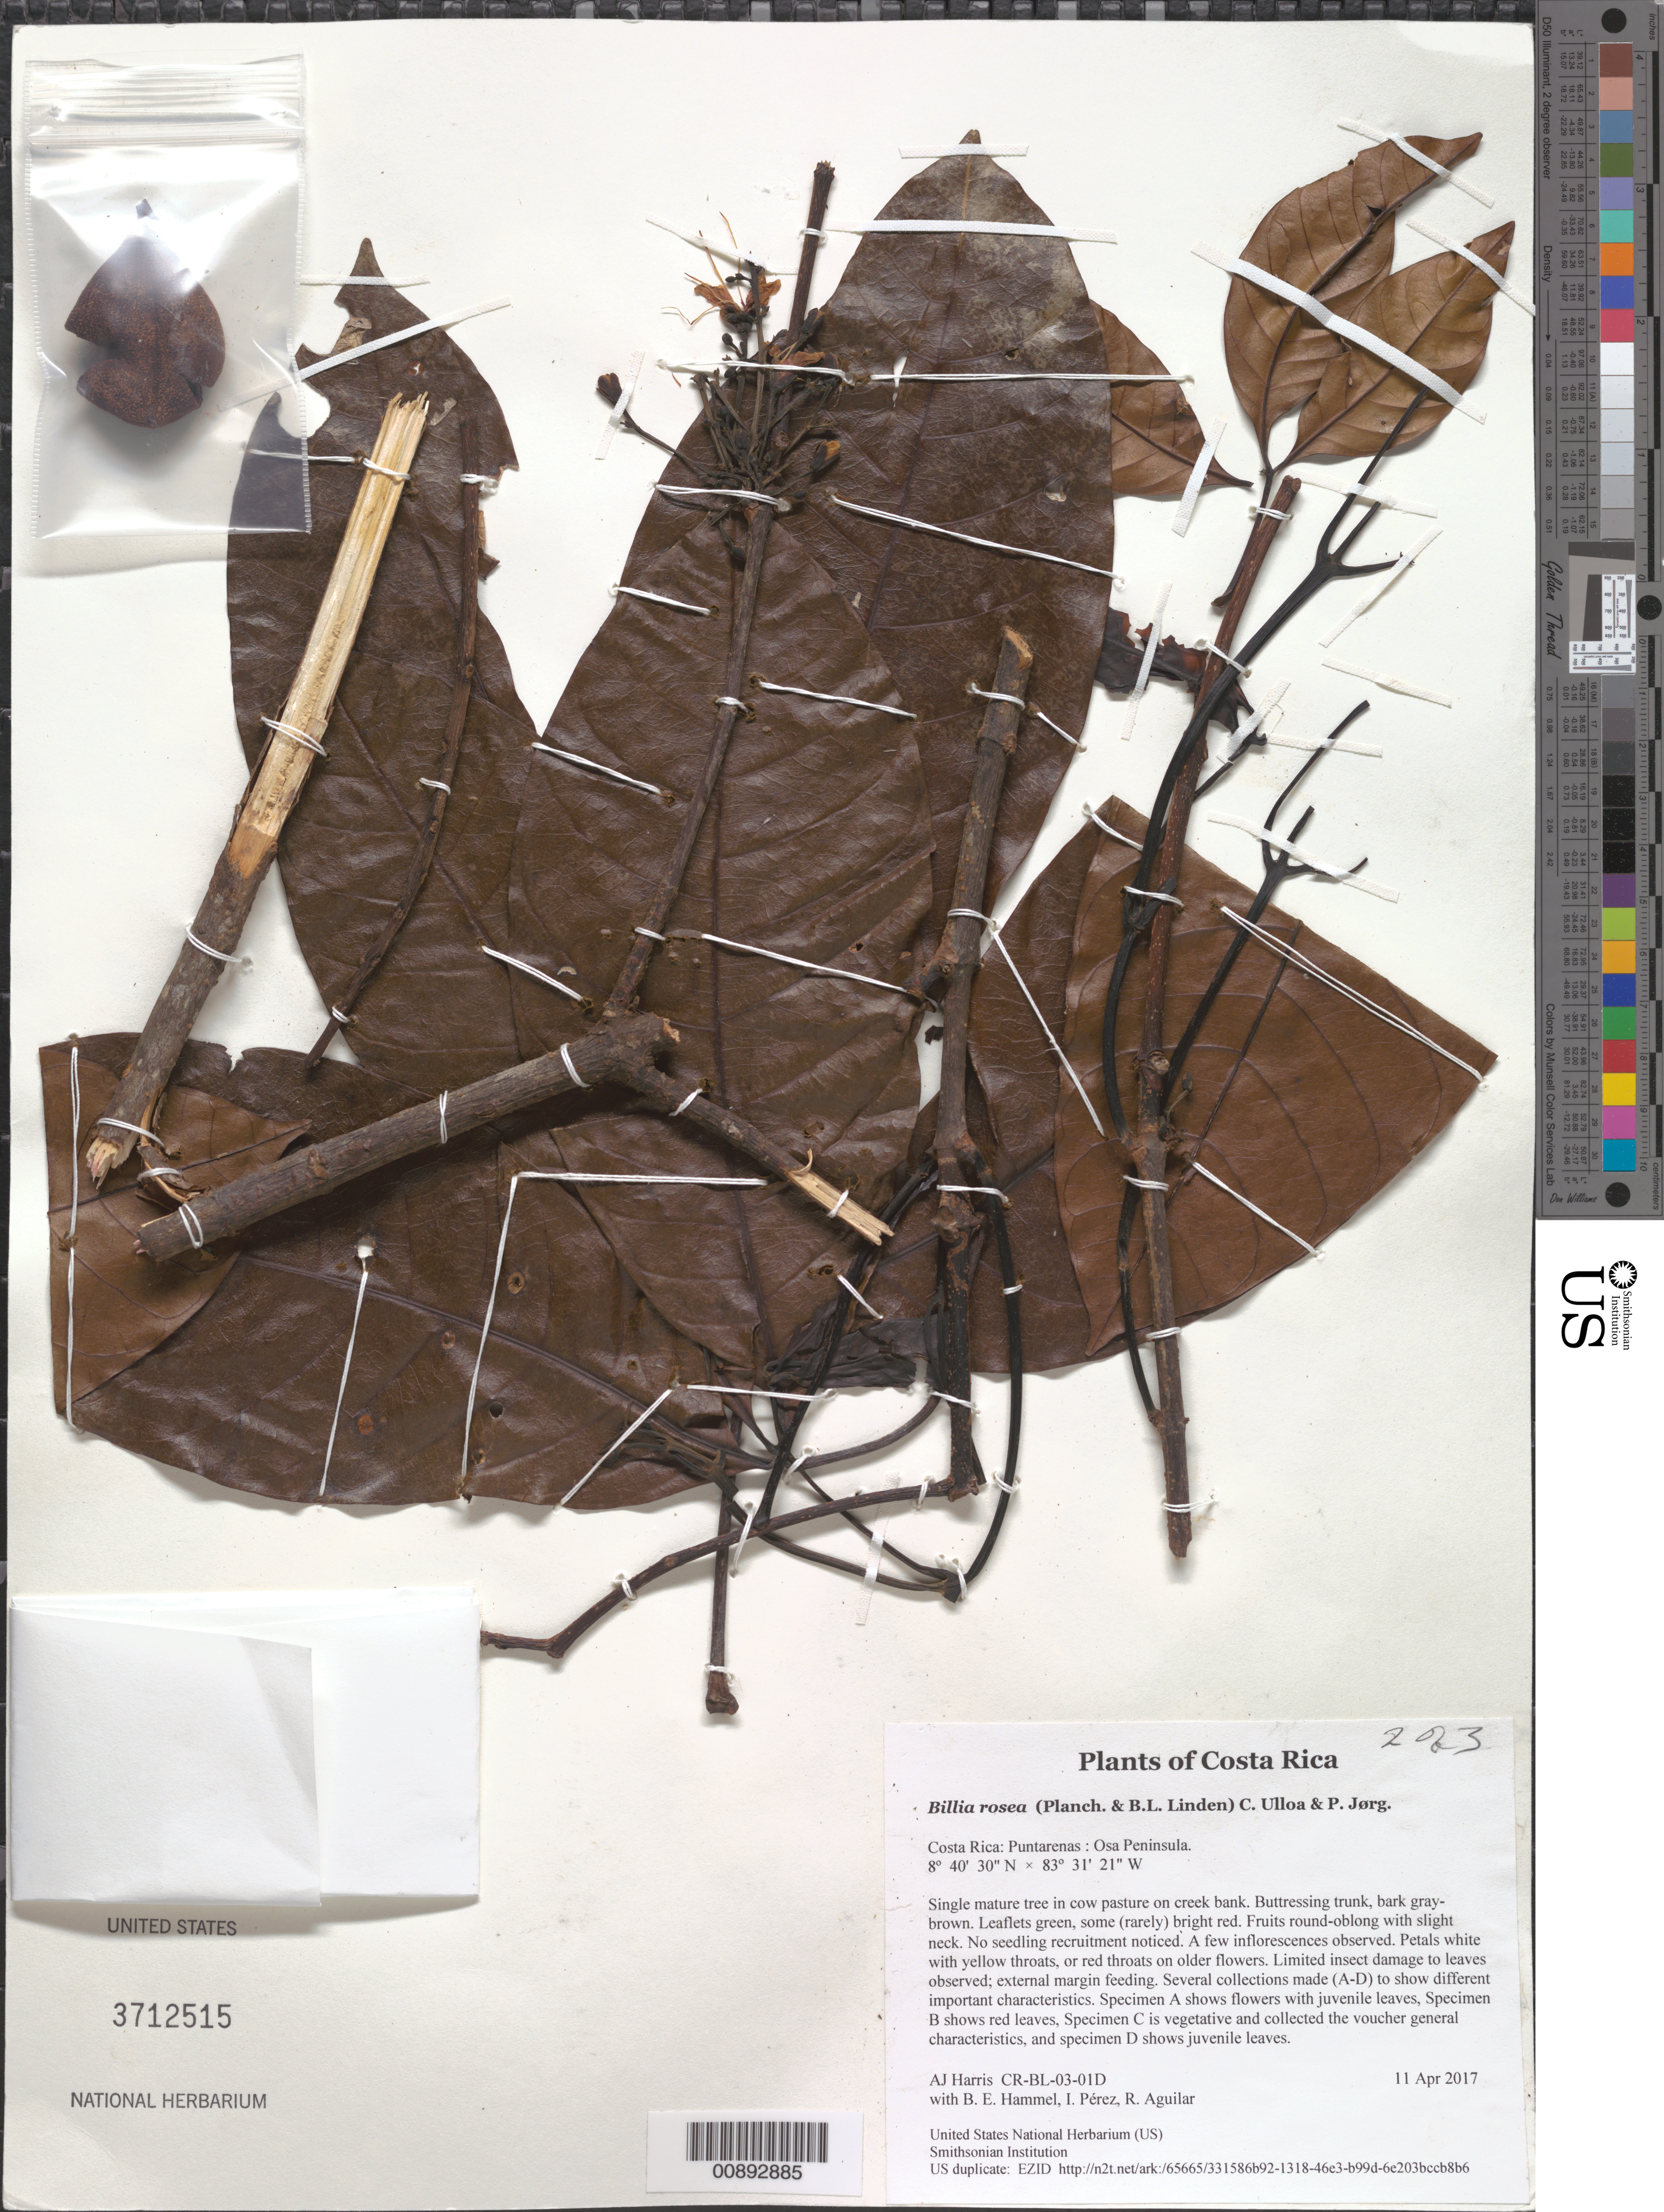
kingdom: Plantae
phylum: Tracheophyta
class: Magnoliopsida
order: Sapindales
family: Sapindaceae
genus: Billia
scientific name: Billia rosea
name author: (Planch. & Linden) C. Ulloa & P.M. Jørg.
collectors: A. J. Harris, B. Hammel, I. Pérez & R. Aguilar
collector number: CR-BL-03-01D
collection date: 2017-04-11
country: Costa Rica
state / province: Puntarenas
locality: Osa Peninsula.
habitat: Single mature tree in cow pasture on creek bank.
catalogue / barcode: US 3712515